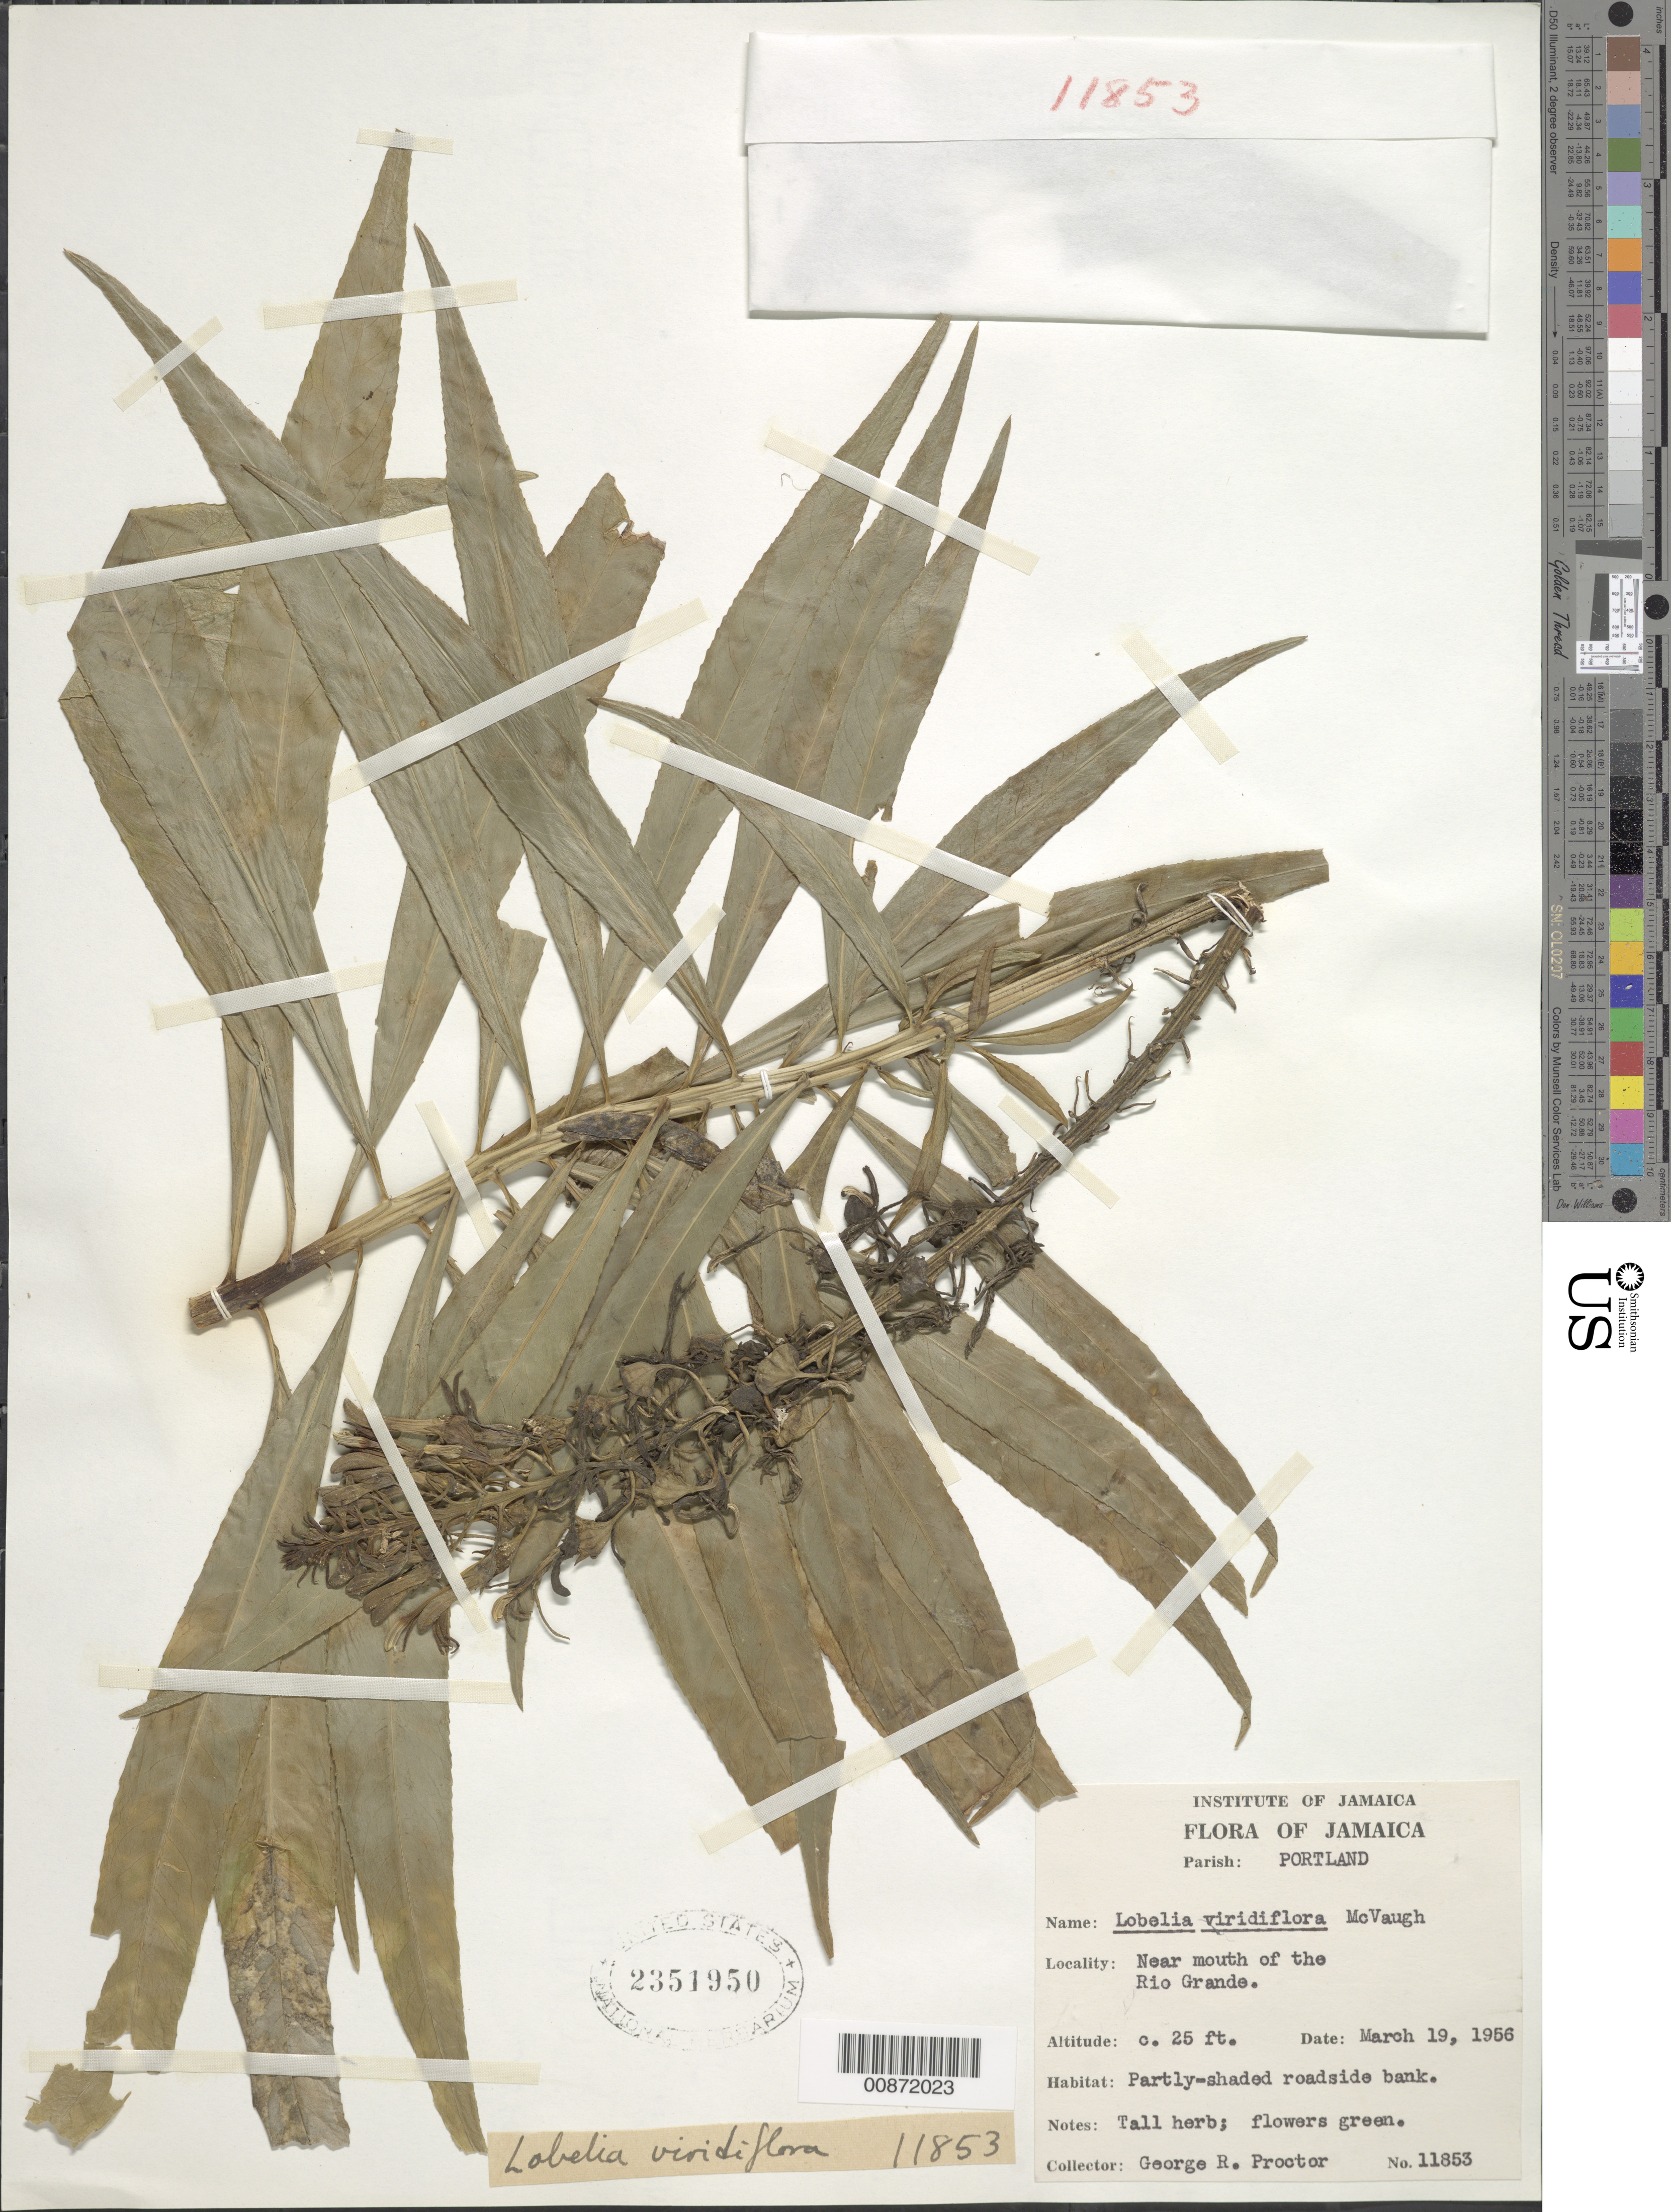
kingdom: Plantae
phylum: Tracheophyta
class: Magnoliopsida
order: Asterales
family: Campanulaceae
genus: Lobelia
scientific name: Lobelia viridiflora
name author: McVaugh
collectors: G. R. Proctor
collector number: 11853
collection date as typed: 19 Mar 1956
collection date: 1956-03-19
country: Jamaica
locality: Near mouth of the Rio Grande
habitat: Partly-shaded roadbank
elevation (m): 8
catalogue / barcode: US 2351950